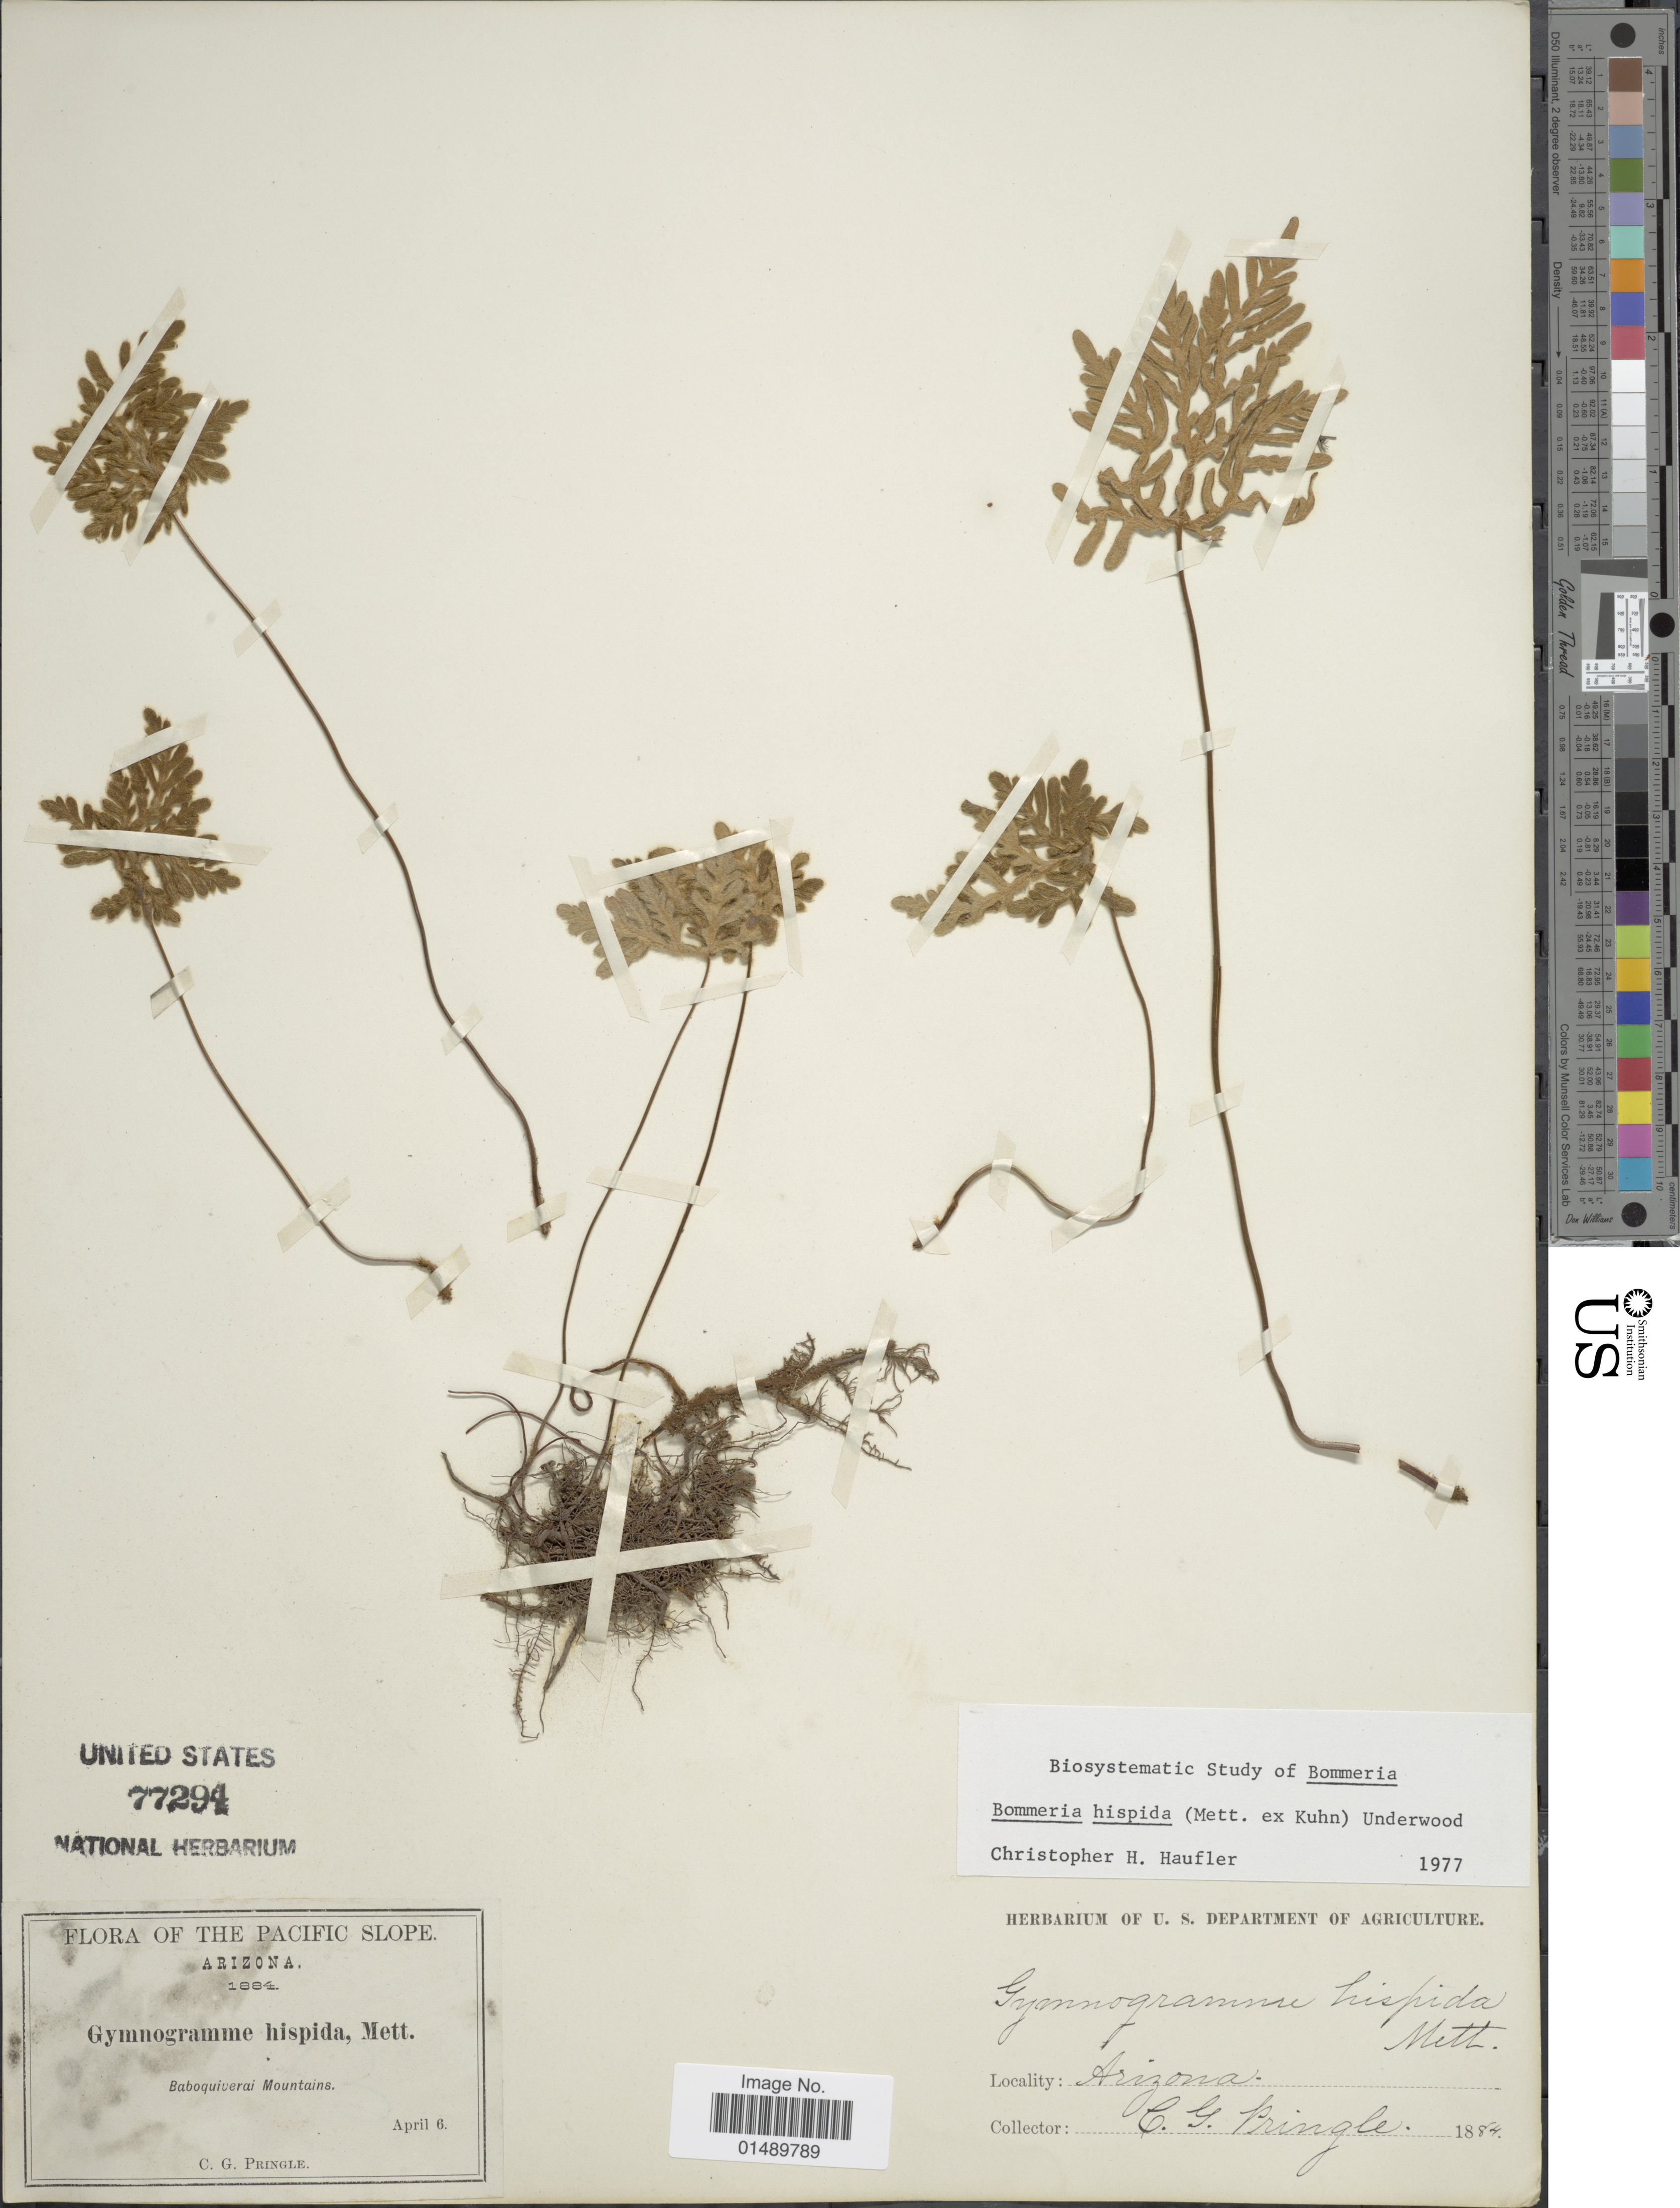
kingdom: Plantae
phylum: Tracheophyta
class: Polypodiopsida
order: Polypodiales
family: Pteridaceae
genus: Bommeria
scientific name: Bommeria hispida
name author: (Mett. ex Kuhn) Underw.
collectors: C. G. Pringle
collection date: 1884-04-06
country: United States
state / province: Arizona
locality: Arizona, Pacific Slope, Baboquiverai Mountains.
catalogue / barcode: US 77294